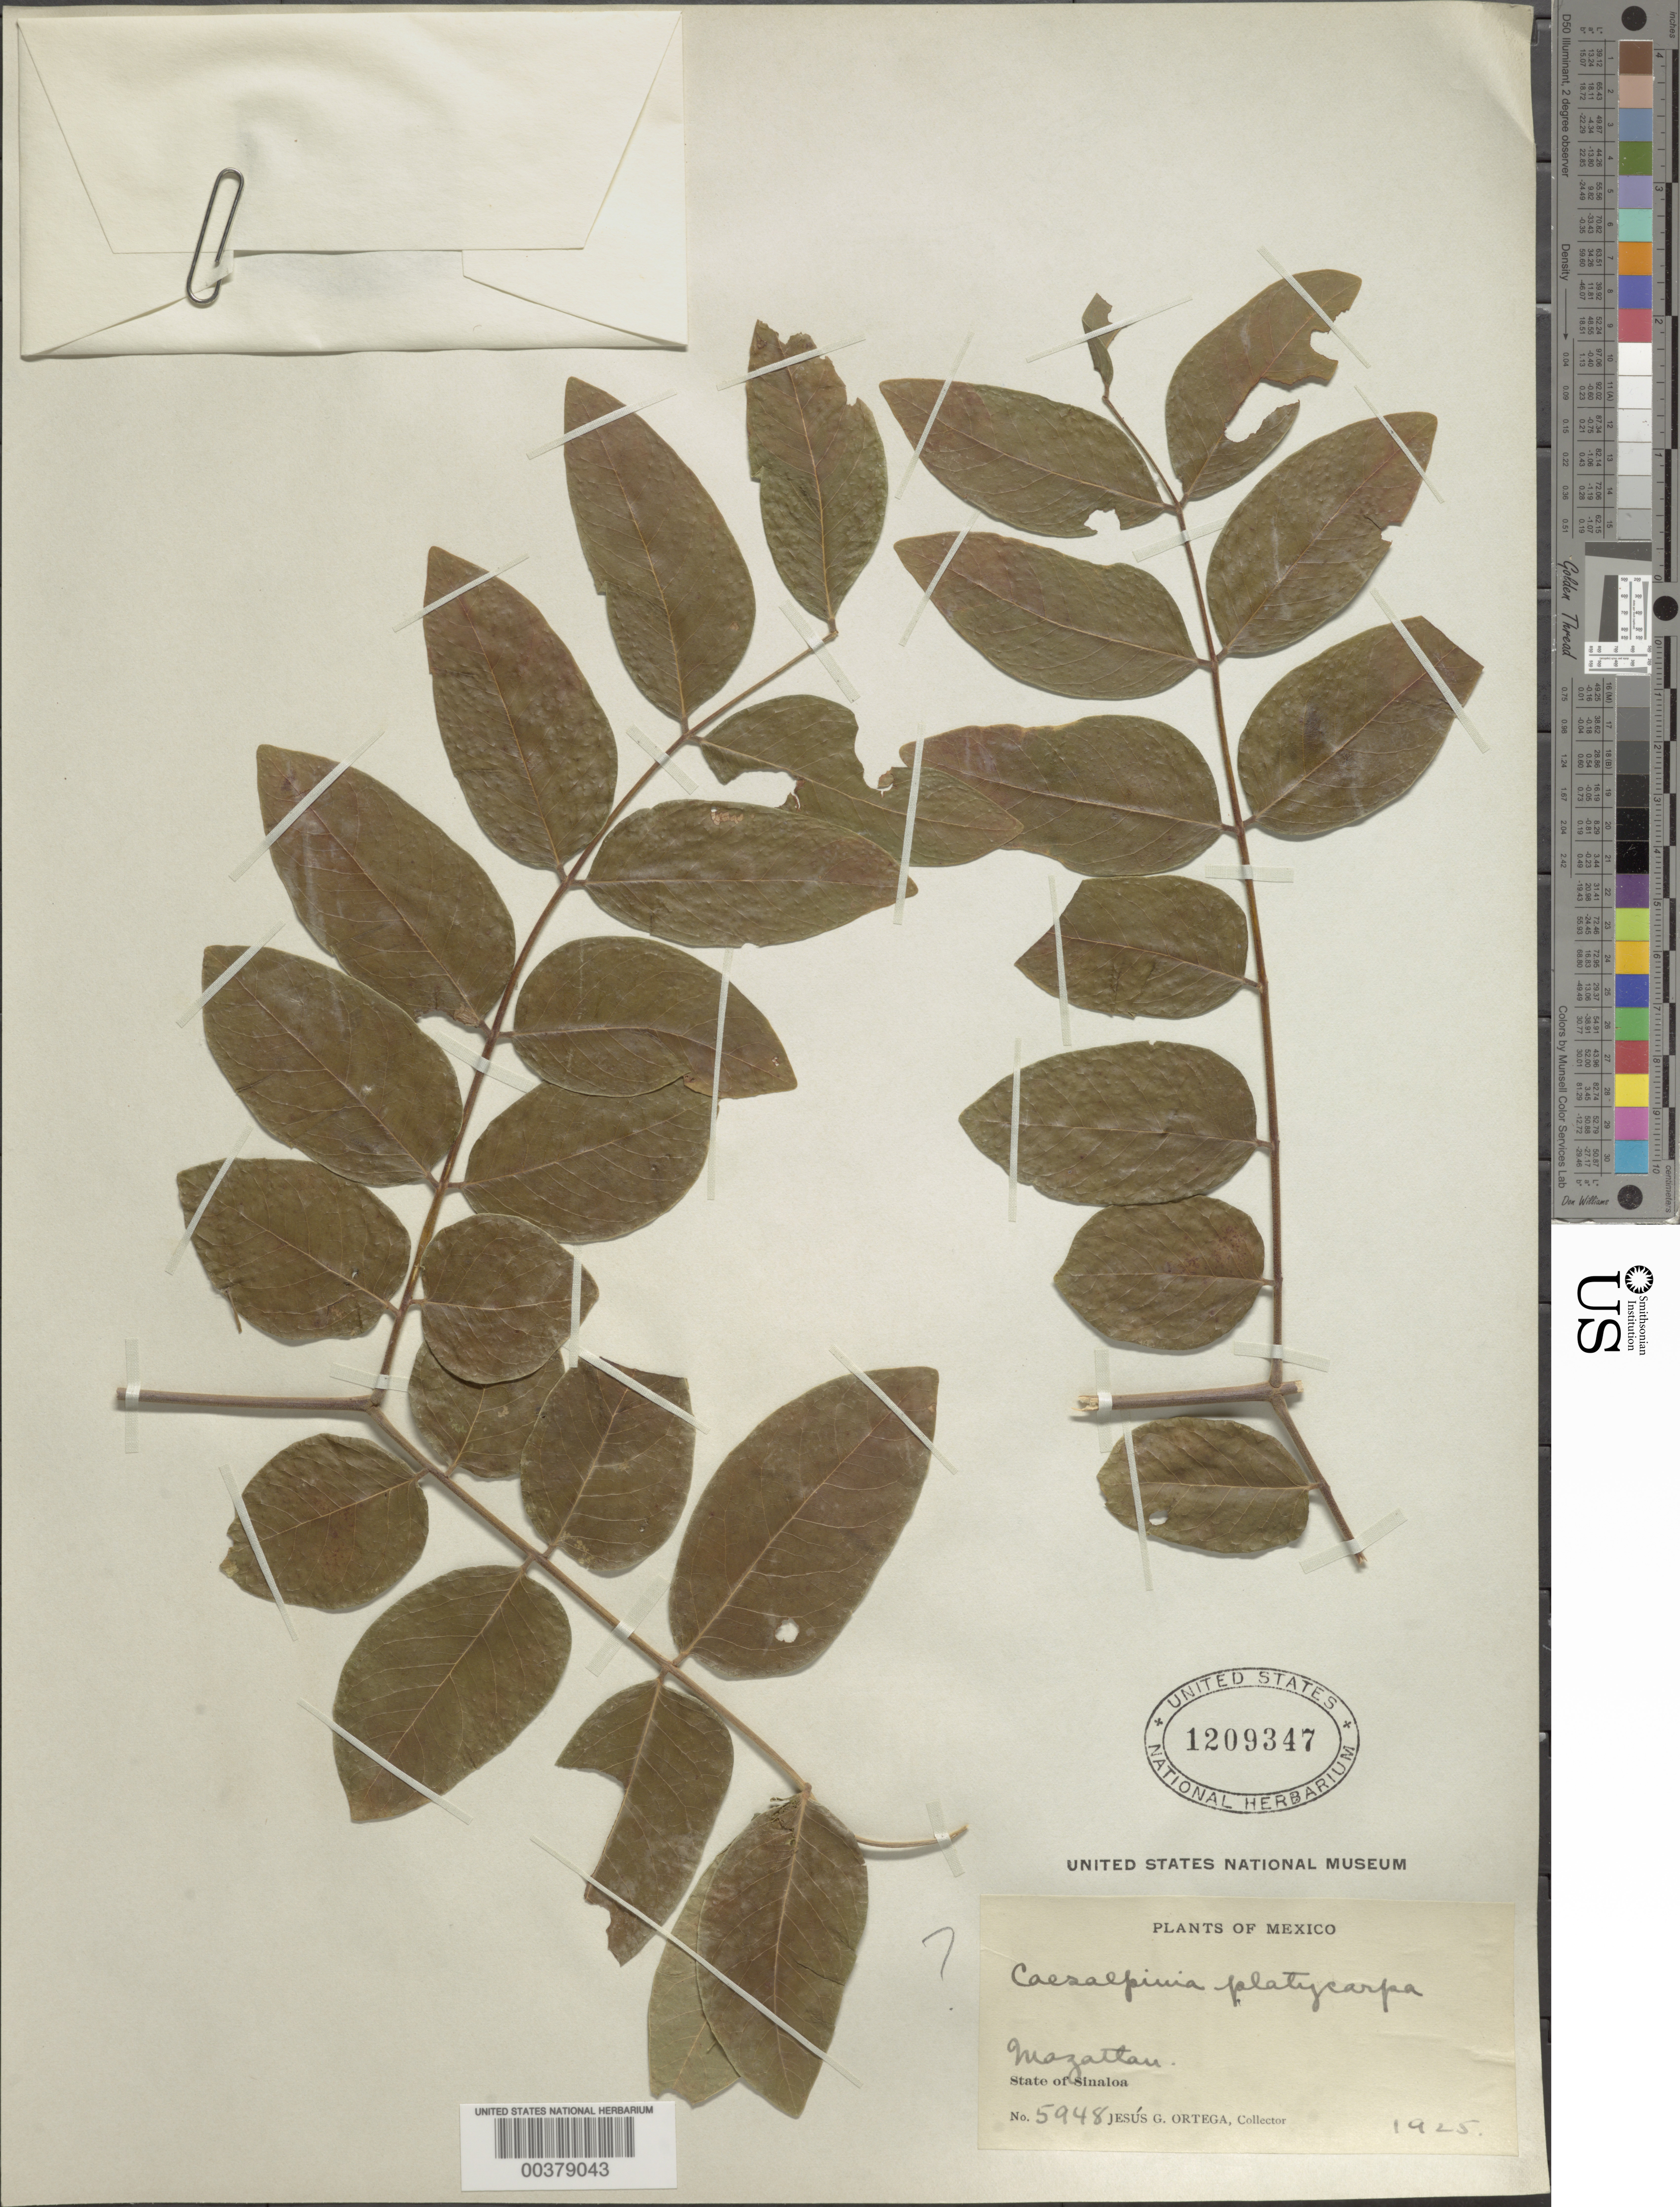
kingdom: Plantae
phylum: Tracheophyta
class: Magnoliopsida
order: Fabales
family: Fabaceae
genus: Coulteria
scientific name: Coulteria platyloba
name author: (S. Watson) N. Zamora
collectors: J. Ortega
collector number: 5948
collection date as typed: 1925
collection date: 1925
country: Mexico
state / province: Sinaloa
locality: Mazaltan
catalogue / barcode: US 1209347